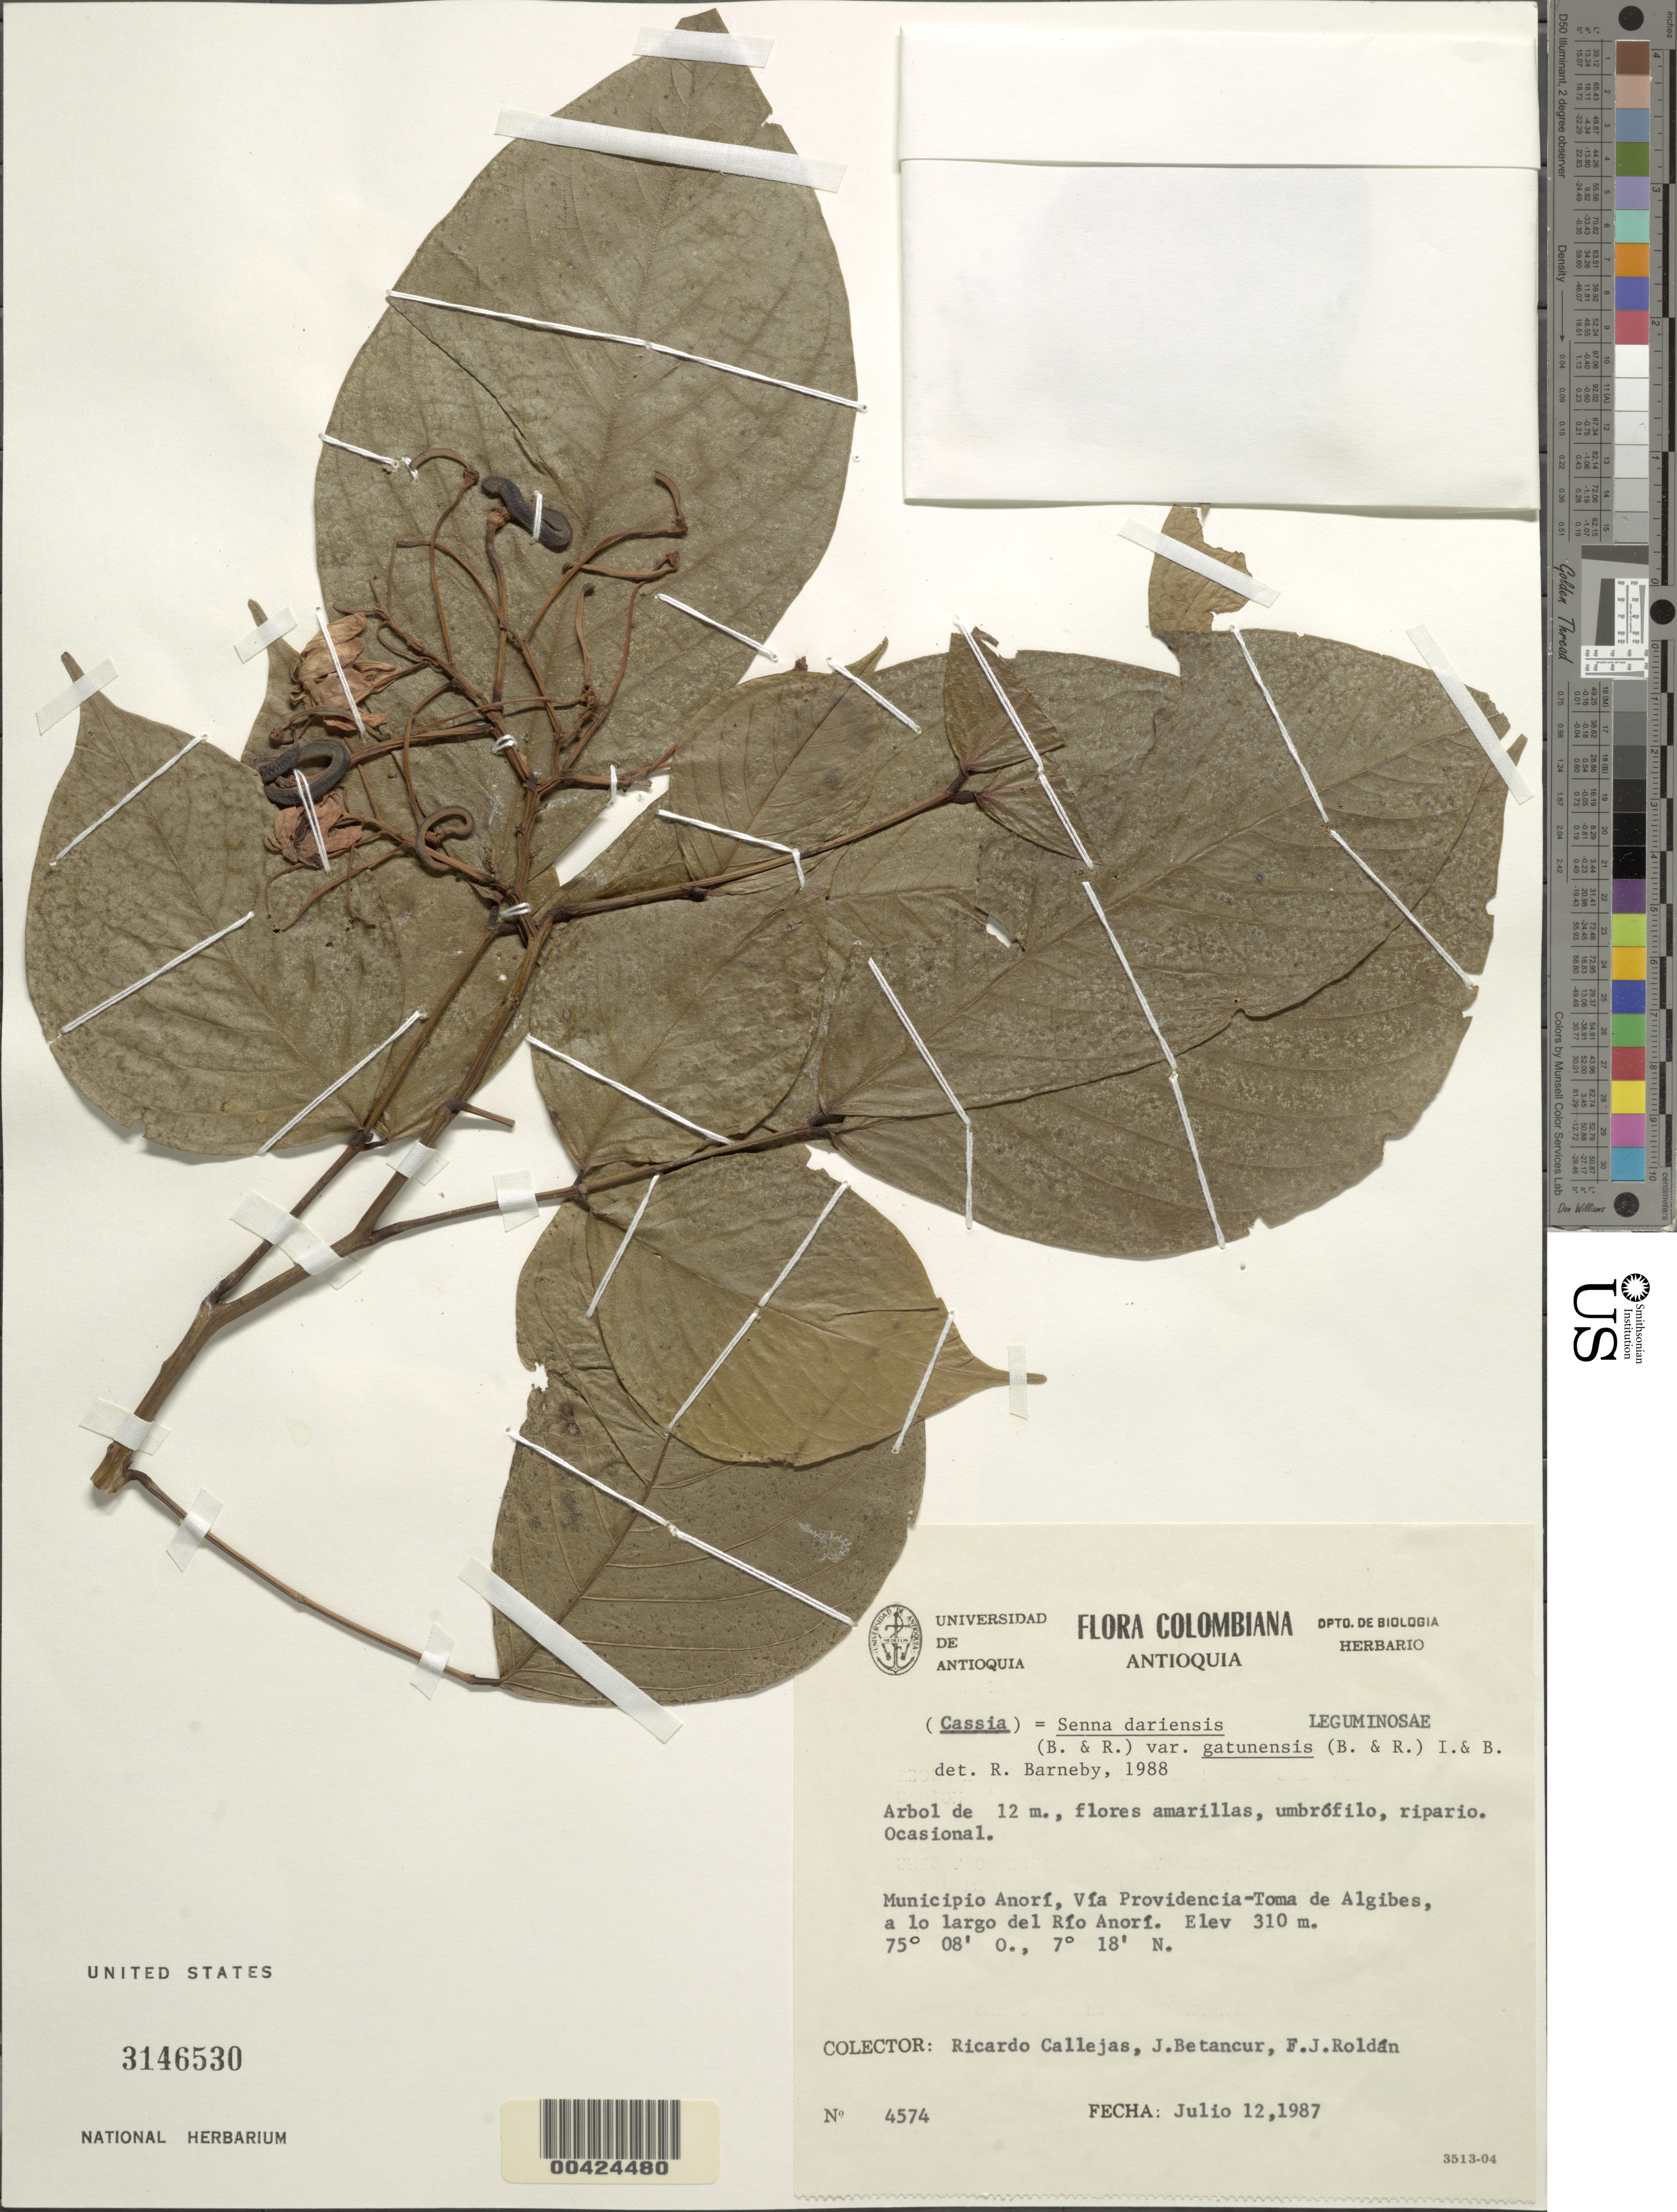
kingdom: Plantae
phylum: Tracheophyta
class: Magnoliopsida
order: Fabales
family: Fabaceae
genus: Senna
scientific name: Senna dariensis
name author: (Britton & Rose) H.S. Irwin & Barneby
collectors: R. Callejas, J. C. Betancur & F. J. Roldán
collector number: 4574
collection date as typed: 12 Jul 1987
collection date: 1987-07-12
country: Colombia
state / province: Antioquia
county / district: Anorí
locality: Via Providencia - Toma de Algibes, a lo Largo del Rio Anori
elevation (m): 310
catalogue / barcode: US 3146530